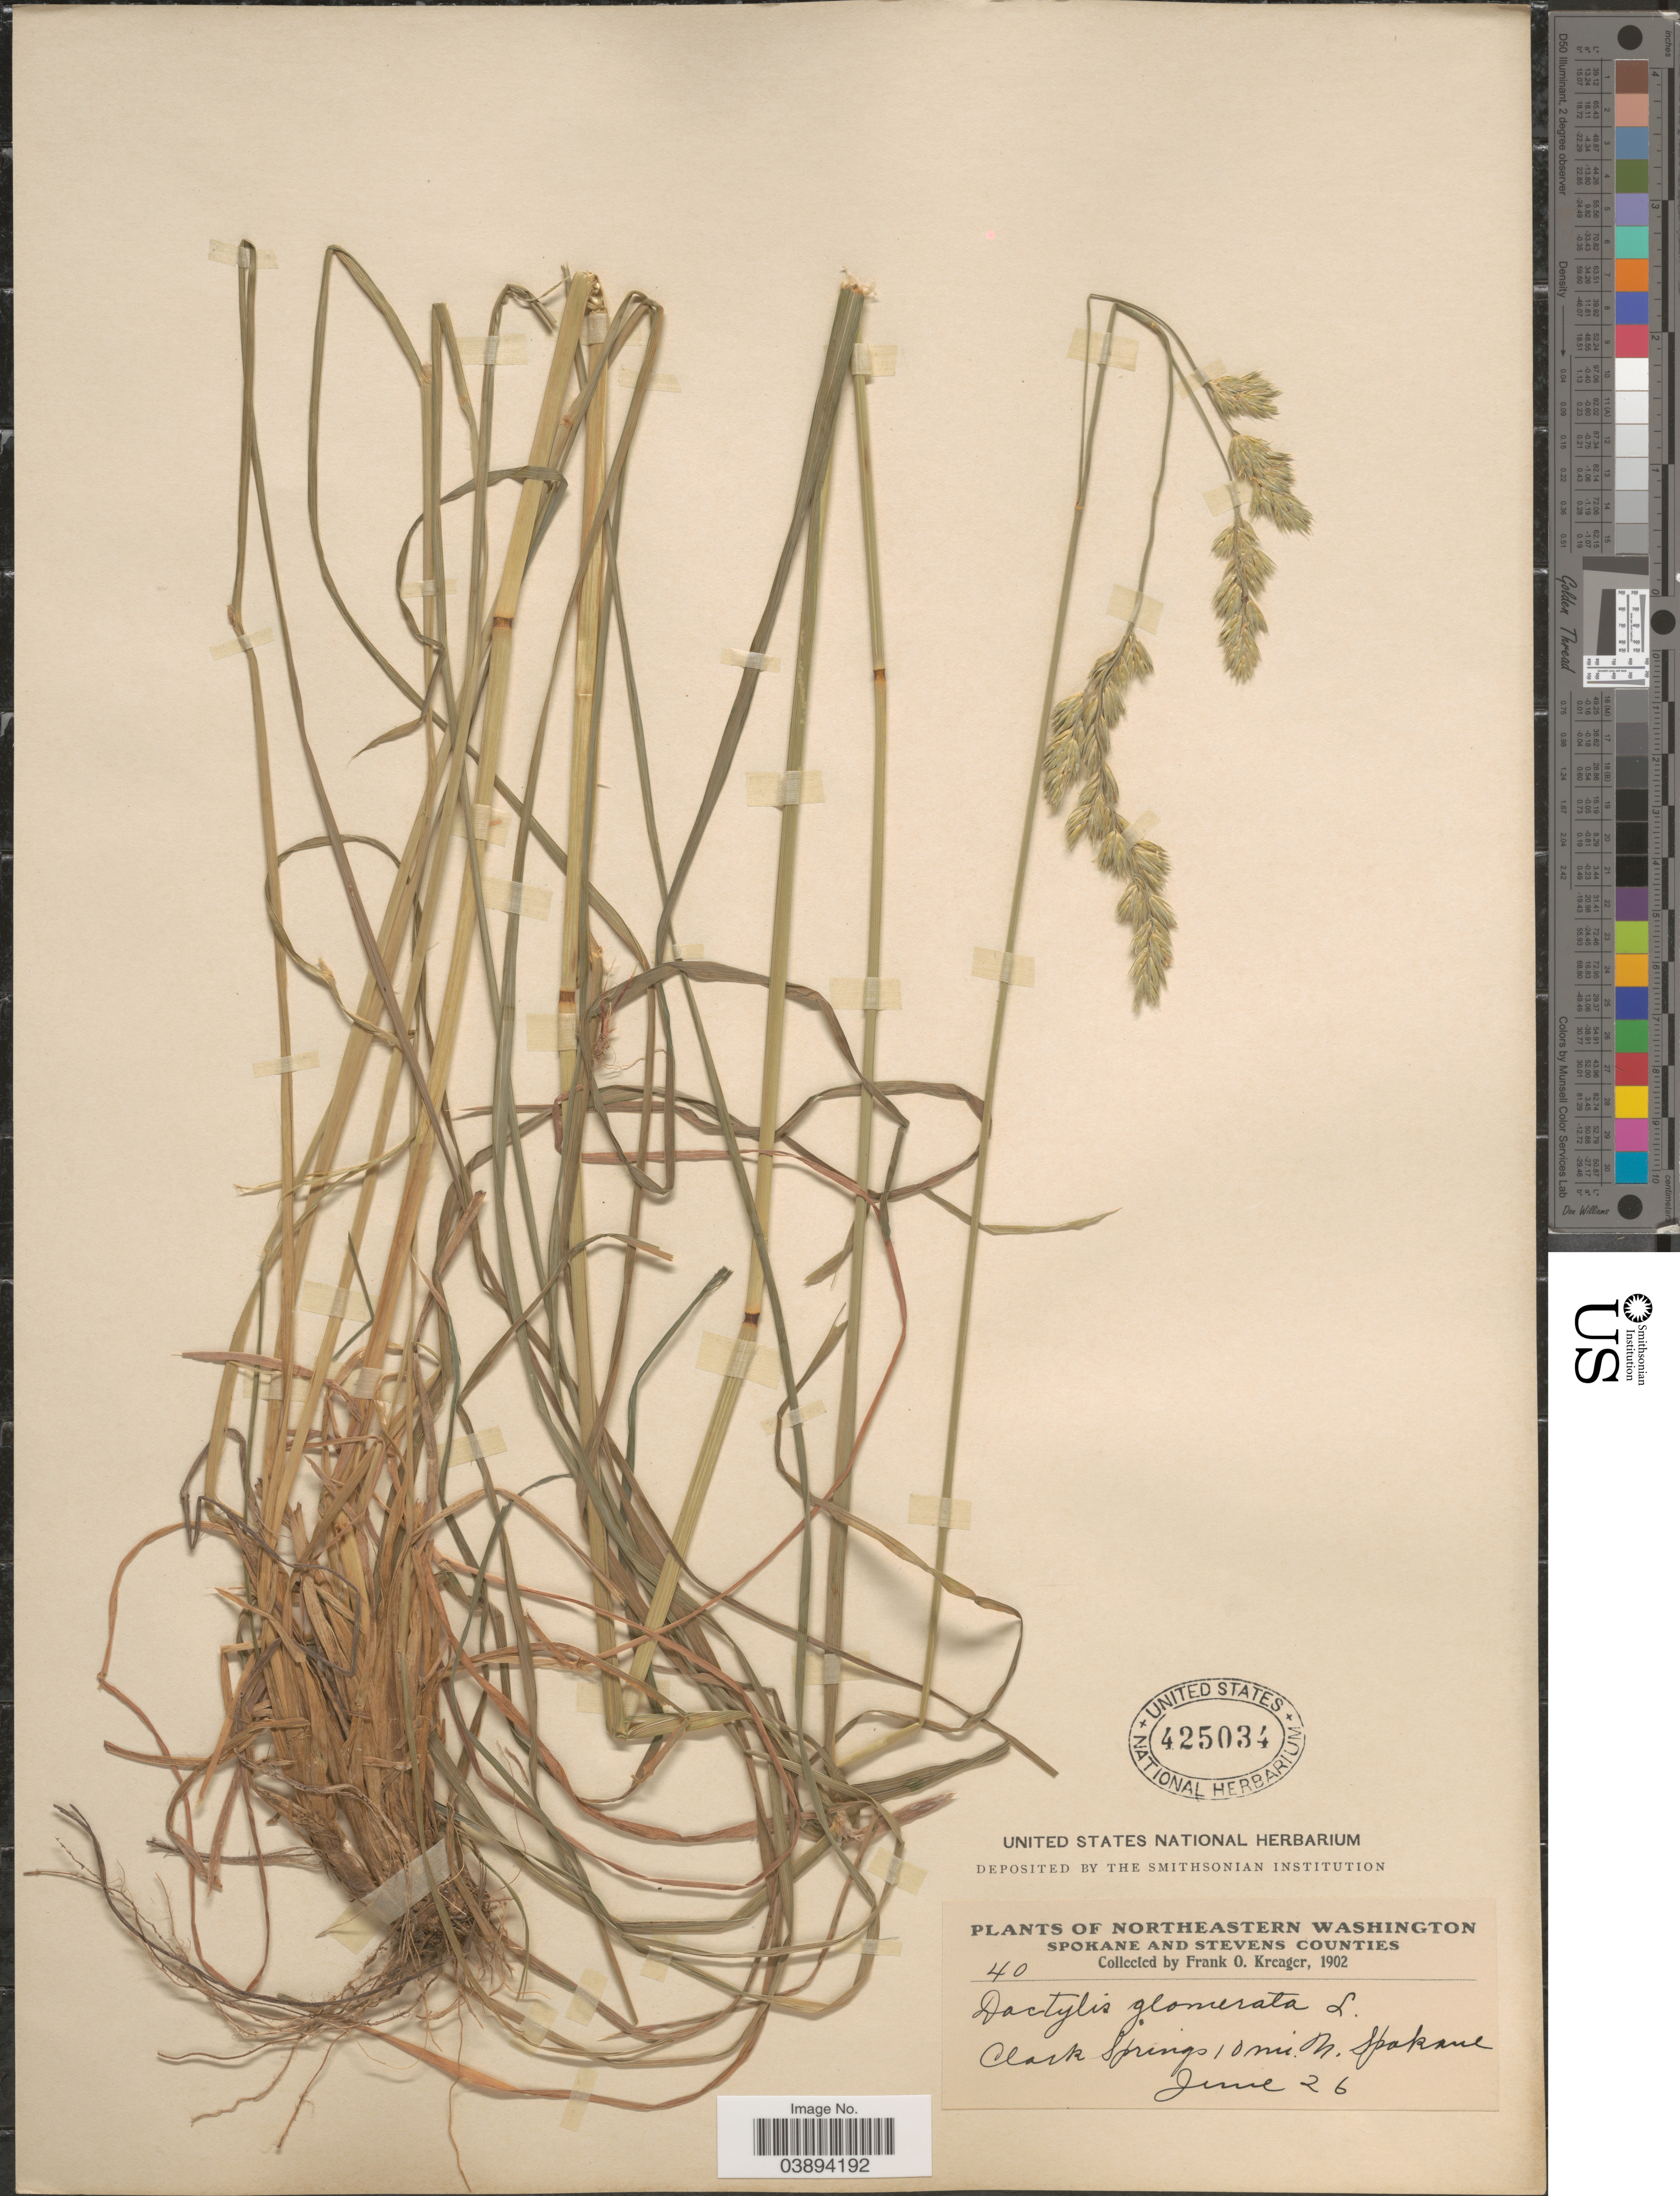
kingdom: Plantae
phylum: Tracheophyta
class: Liliopsida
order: Poales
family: Poaceae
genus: Dactylis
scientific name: Dactylis glomerata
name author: L.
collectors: F. Kreager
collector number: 40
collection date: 1902-06-26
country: United States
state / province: Washington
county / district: Spokane / Stevens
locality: Northeastern Washington. Spokane and Stevens Counties. Clark Springs 10 mi. N. Spokane.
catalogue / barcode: US 425034